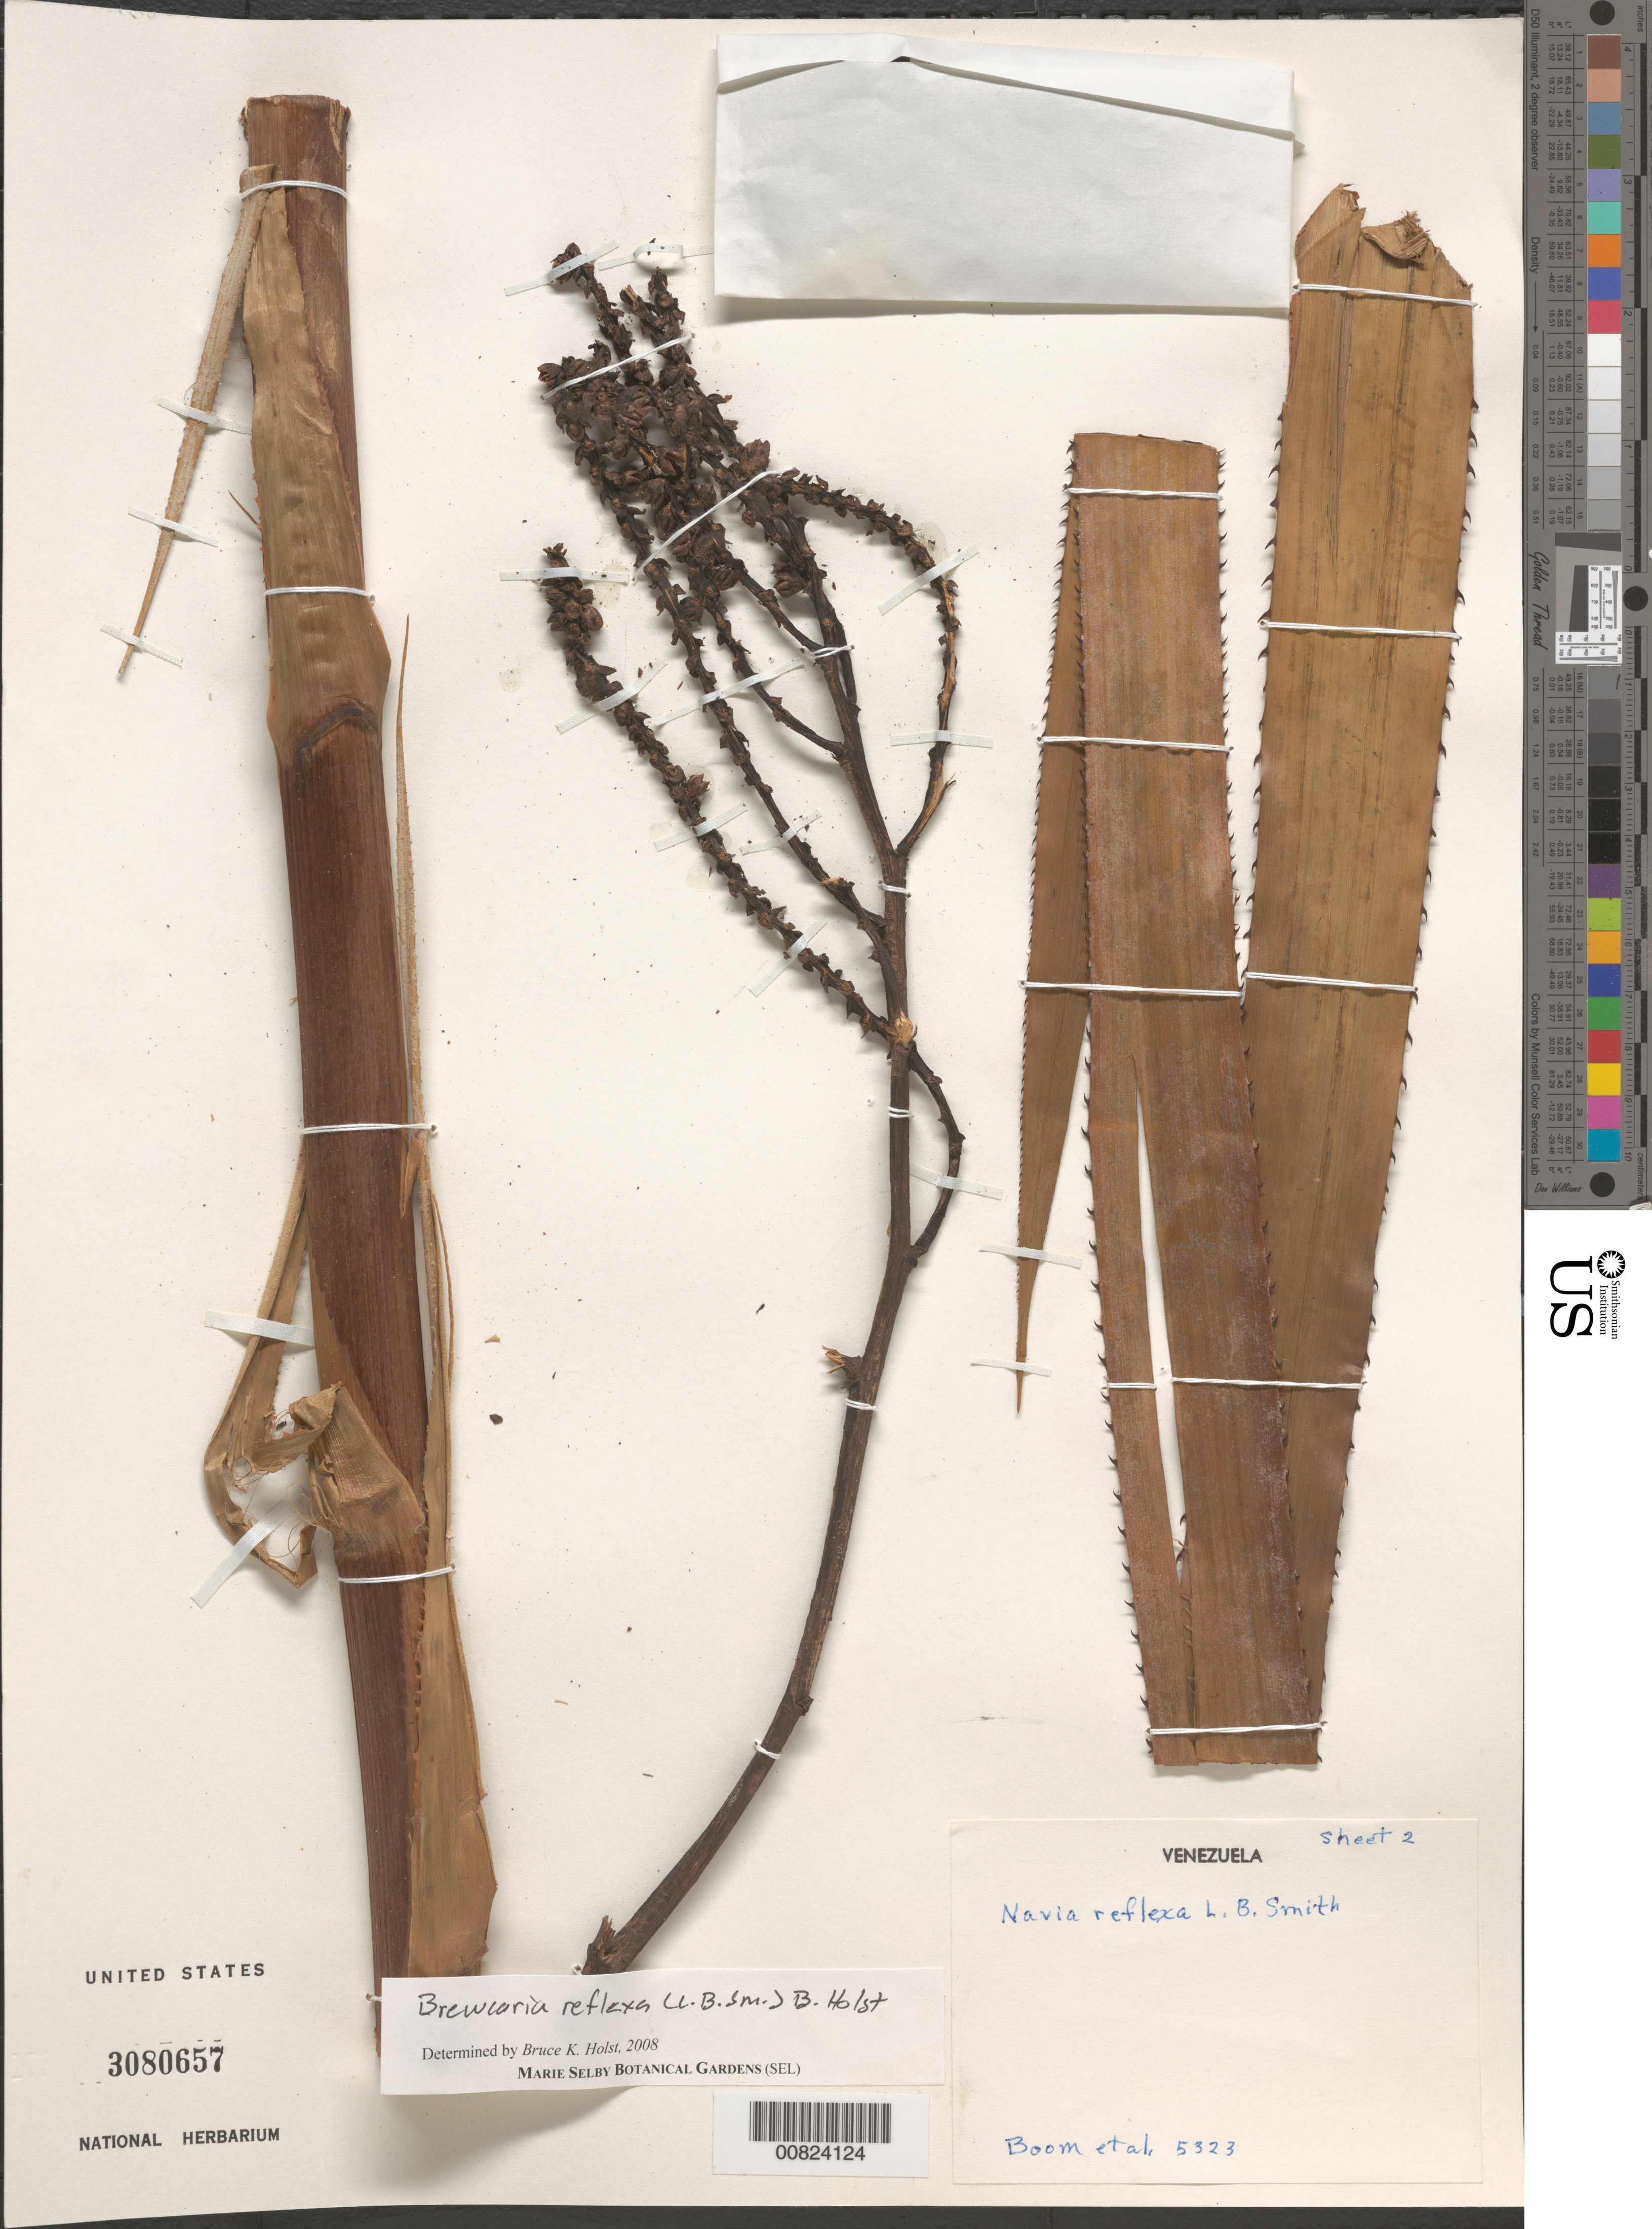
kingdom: Plantae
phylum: Tracheophyta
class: Liliopsida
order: Poales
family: Bromeliaceae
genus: Brewcaria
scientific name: Brewcaria reflexa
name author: (L.B. Sm.) B. Holst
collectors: -. Boom & et al.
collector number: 5323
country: Venezuela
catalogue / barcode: US 3080657